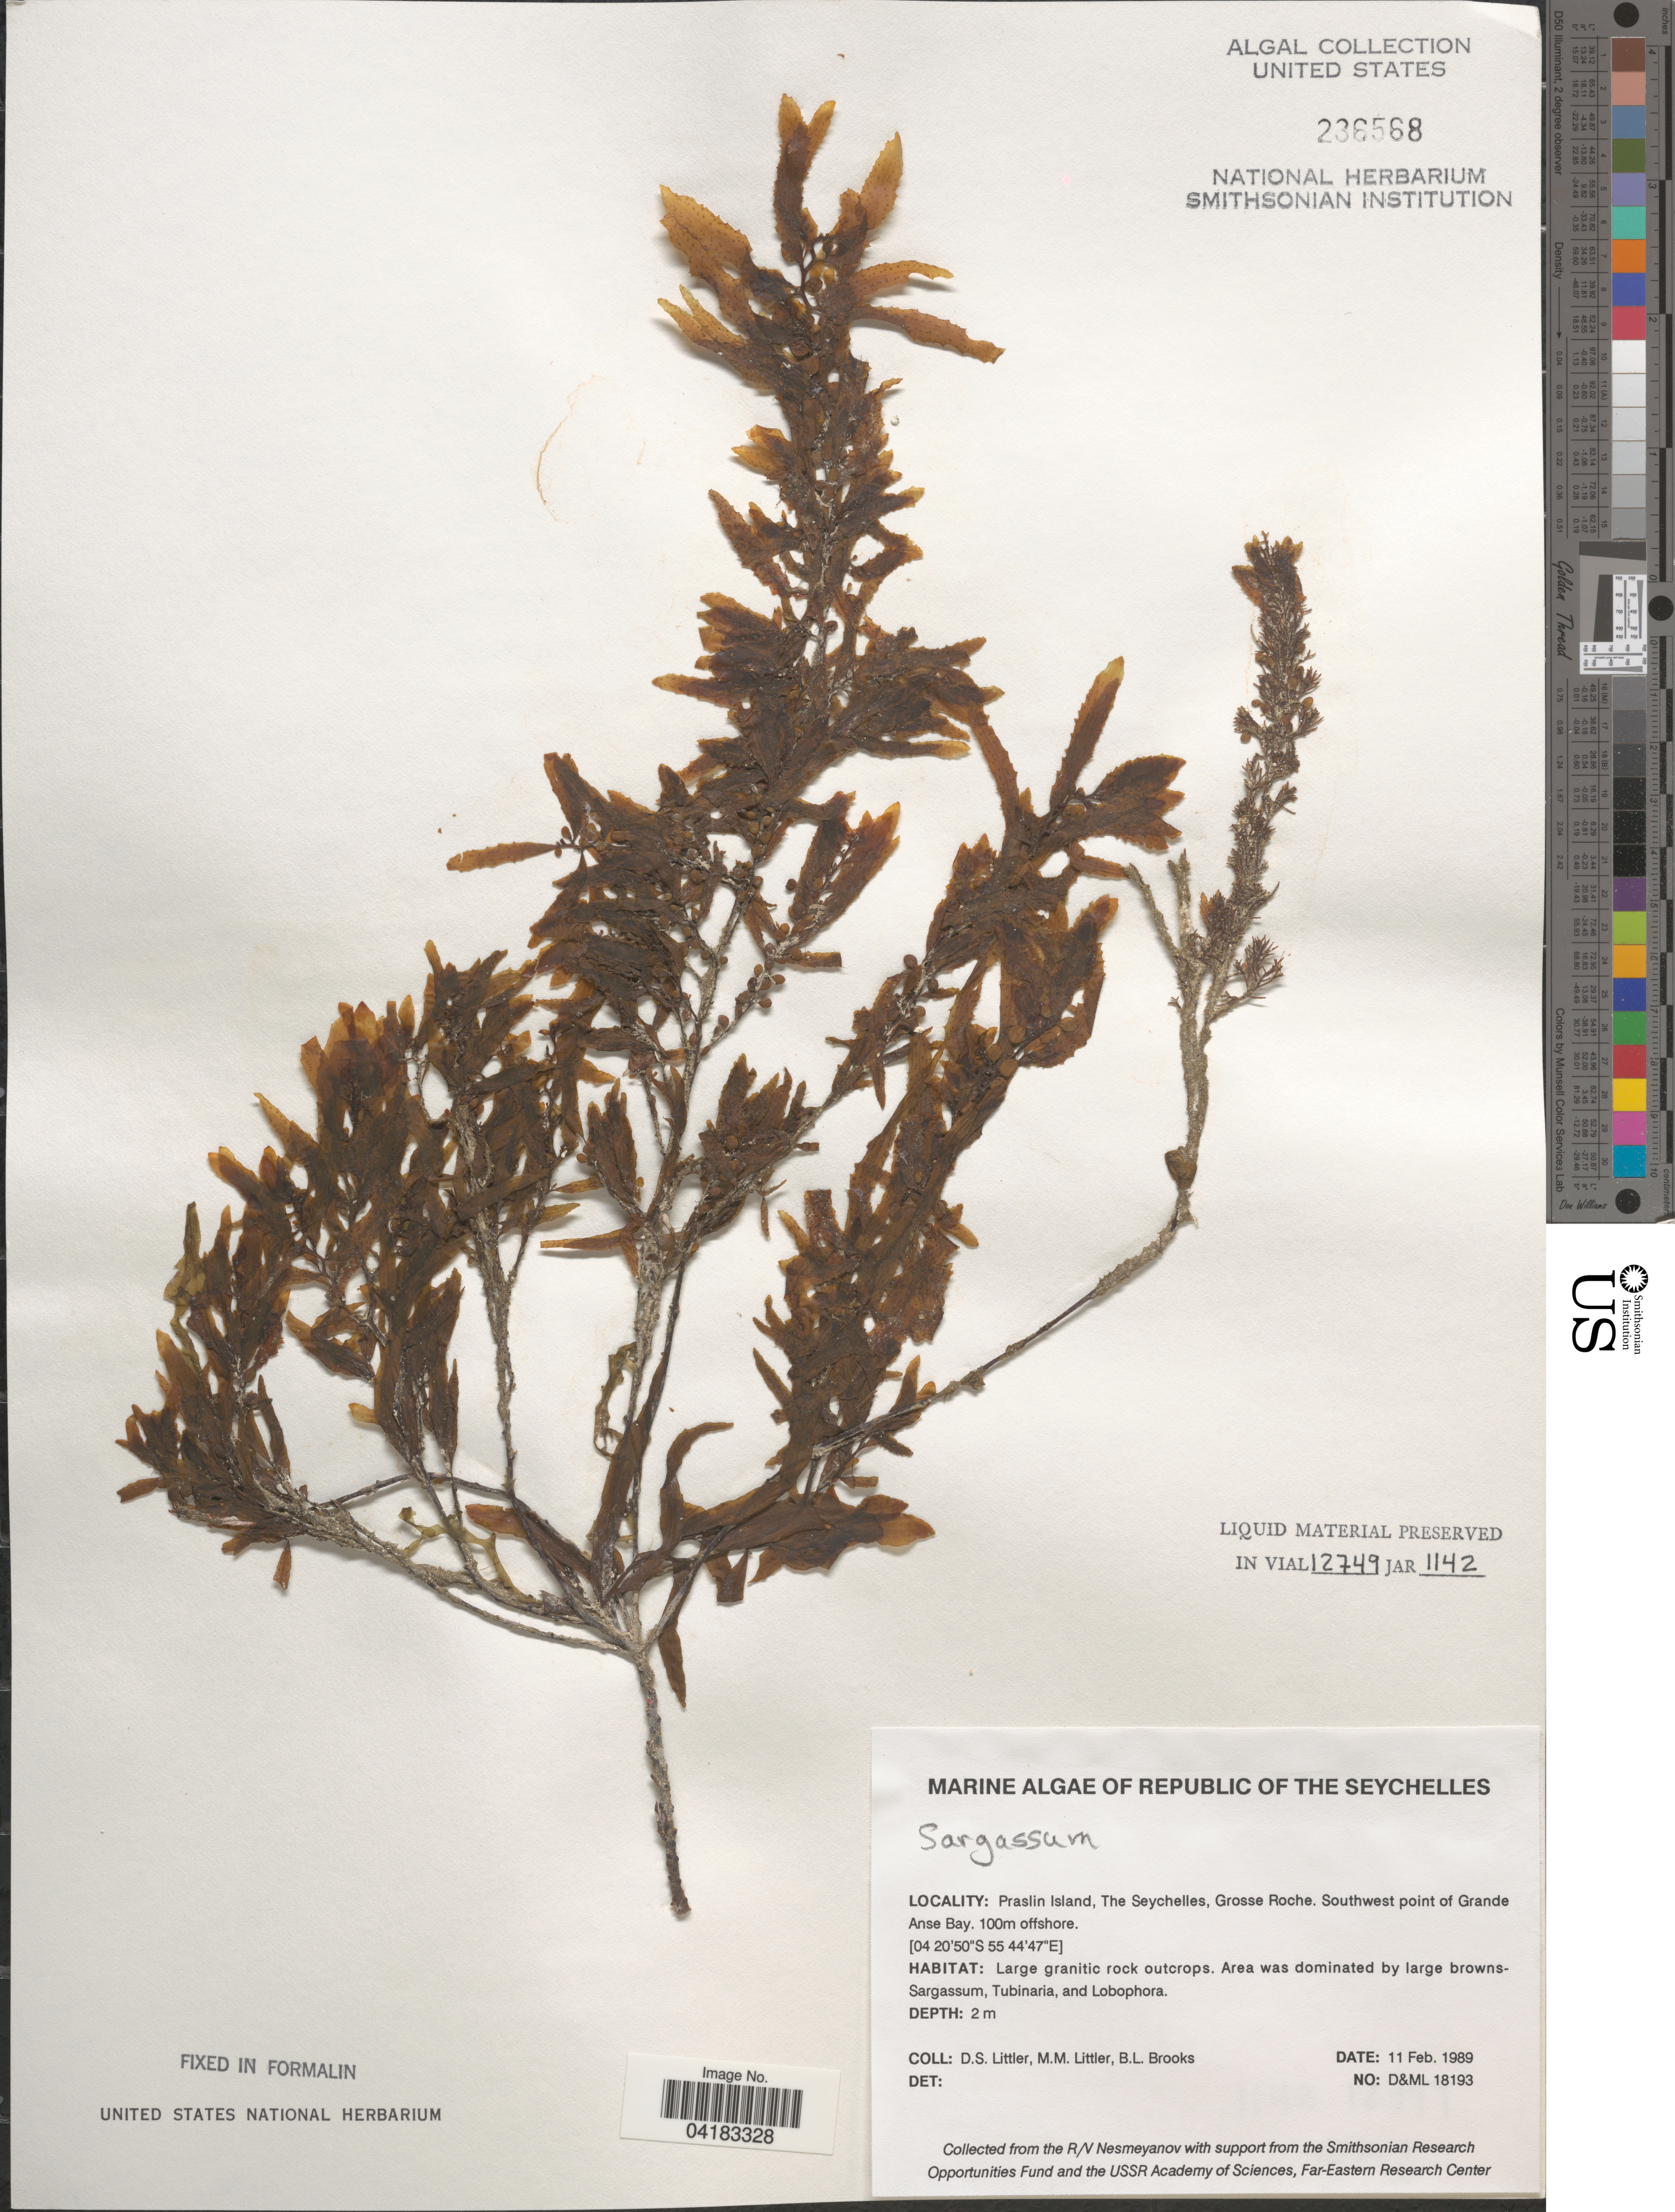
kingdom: Chromista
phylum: Ochrophyta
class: Phaeophyceae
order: Fucales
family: Sargassaceae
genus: Sargassum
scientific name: Sargassum sp.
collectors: D. S. Littler & B. Brooks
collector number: D&ML18193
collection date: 1989-02-11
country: Seychelles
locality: The Seychelles. Praslin Seychelles, The Seychelles, Grosse Roche. Southwest point of Grande Anse Bay. 100m offshore.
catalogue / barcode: US 236568